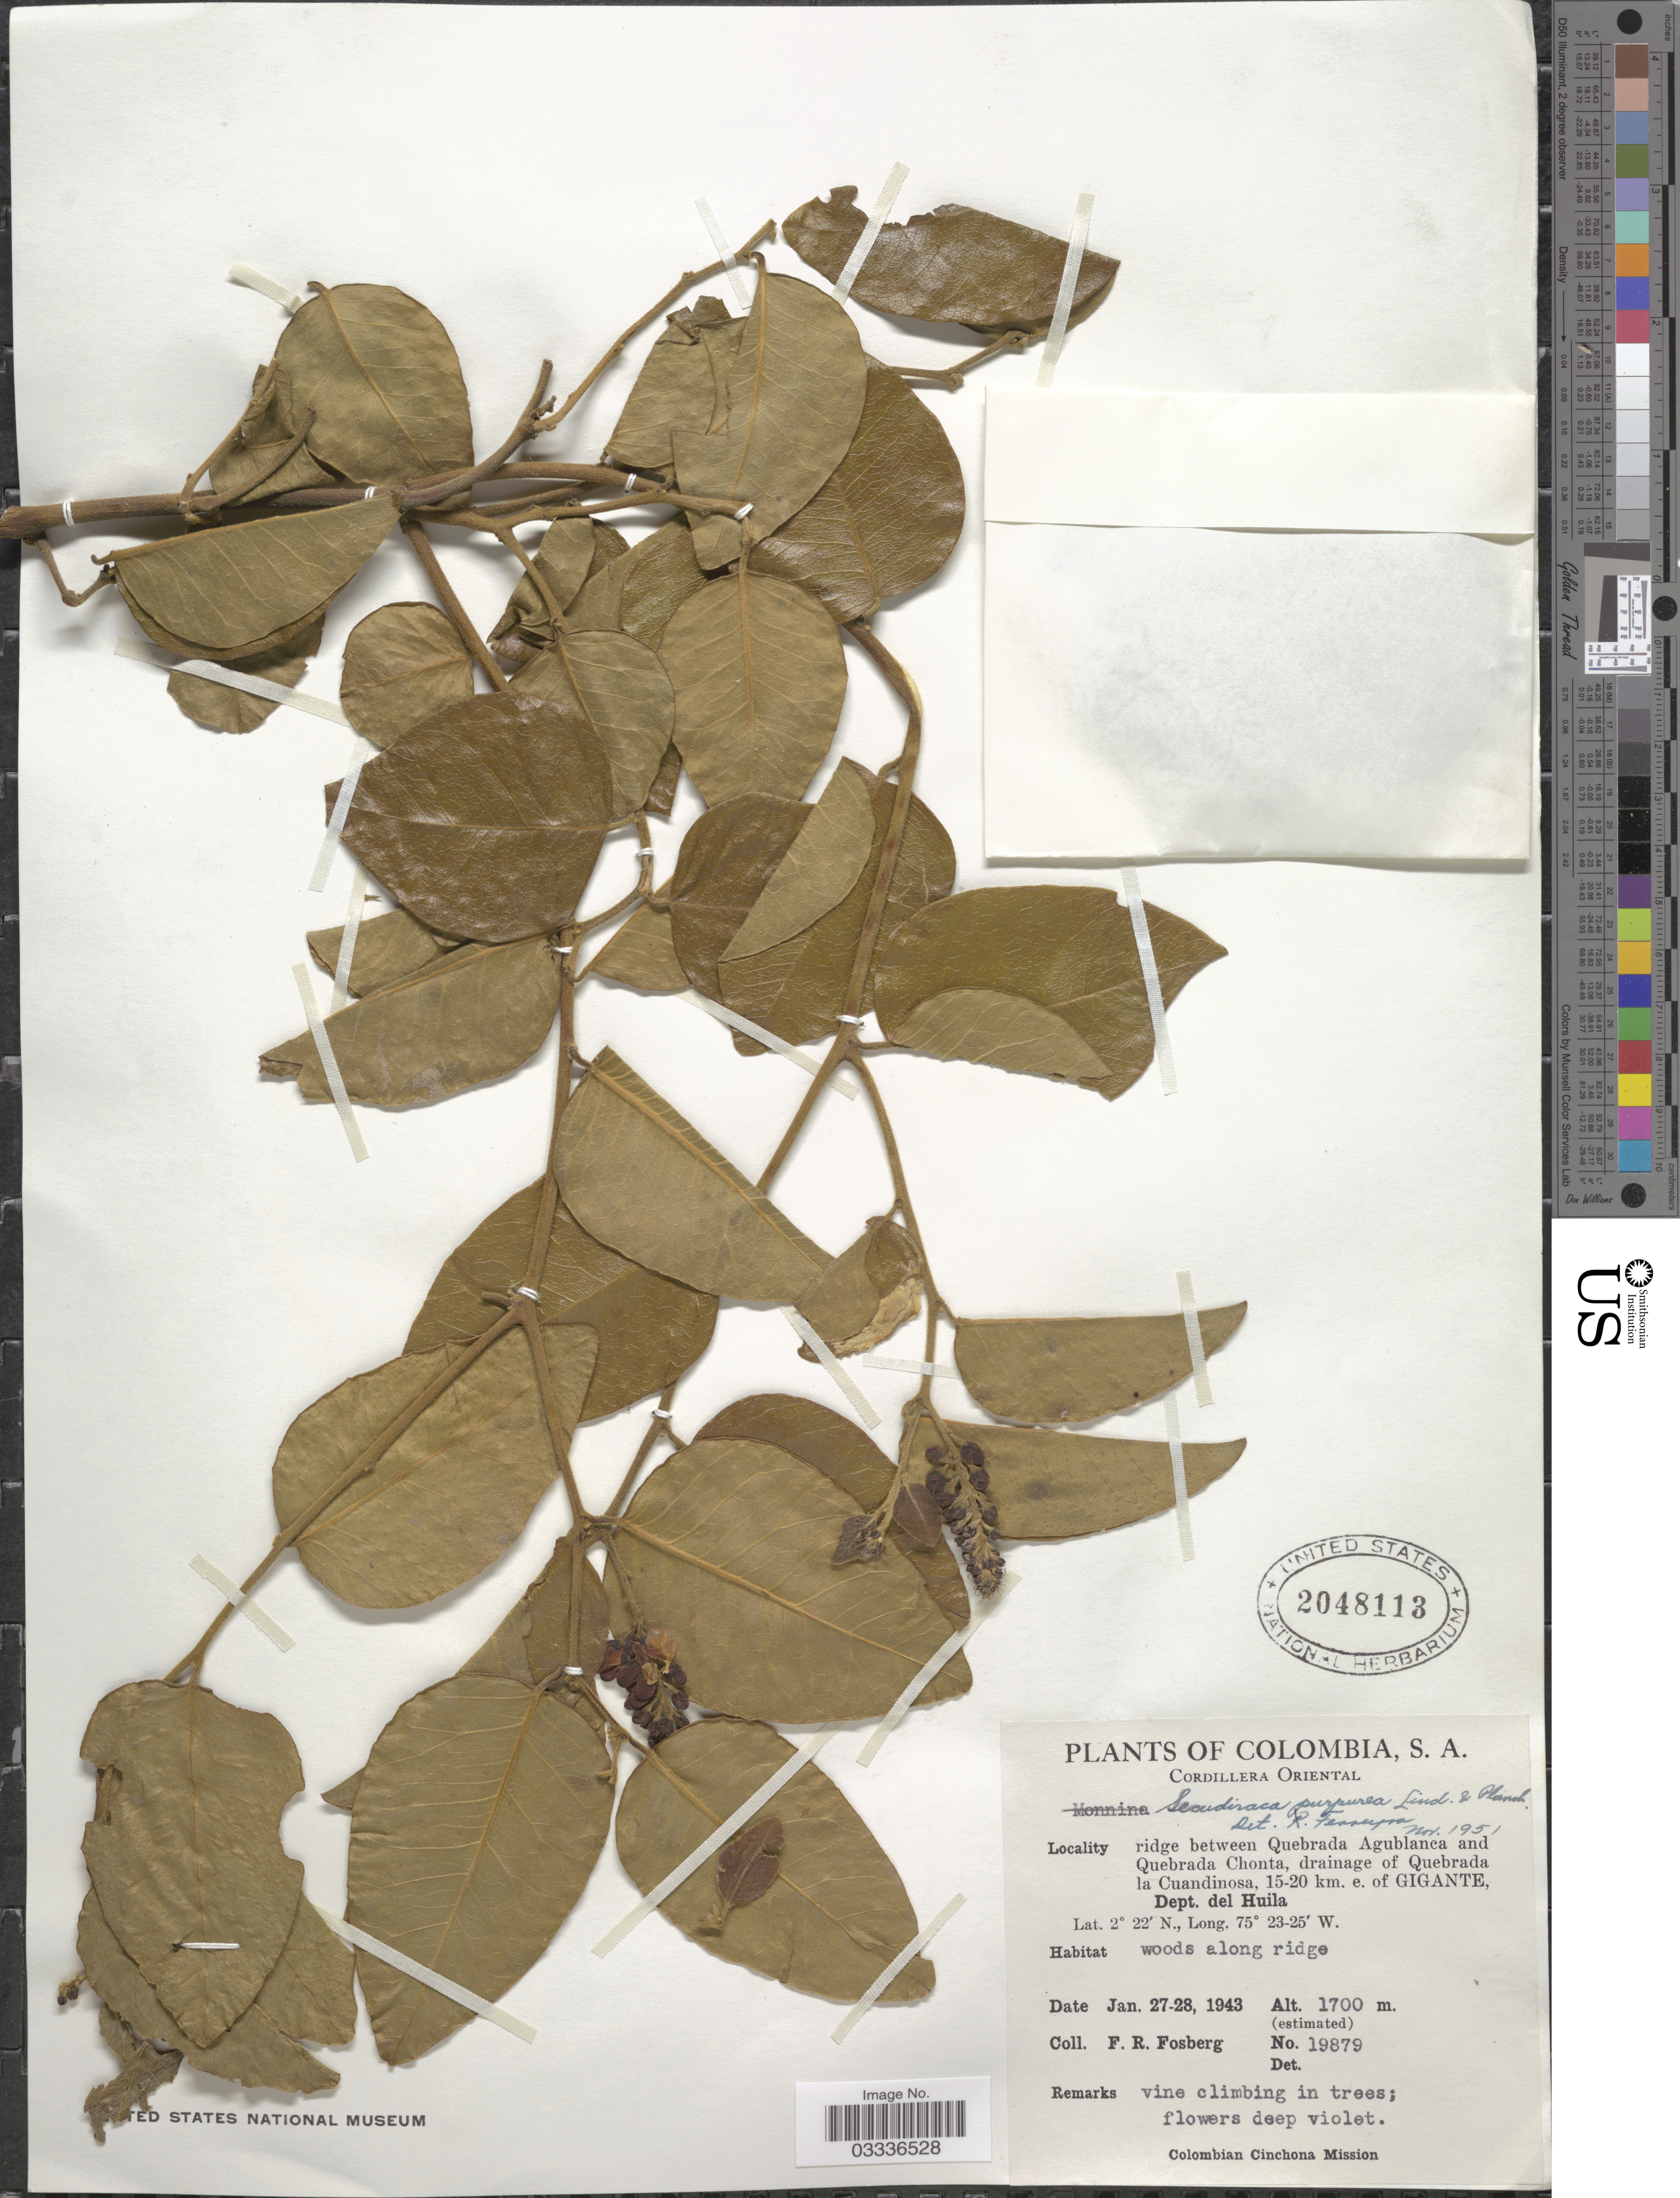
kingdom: Plantae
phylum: Tracheophyta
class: Magnoliopsida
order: Fabales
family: Polygalaceae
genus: Securidaca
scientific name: Securidaca purpurea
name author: B.L. Linden ex Planch.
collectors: F. R. Fosberg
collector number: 19879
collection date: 1943-01-27/1943-01-28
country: Colombia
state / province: Huila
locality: Cordillera Oriental. Ridge between Quebrada Agublanca and Quebrada Chonta, drainage of Quebrada la Cuandinosa, 15-20 km. e. of Gigante, Dept. del Huila.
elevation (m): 1700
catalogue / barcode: US 2048113